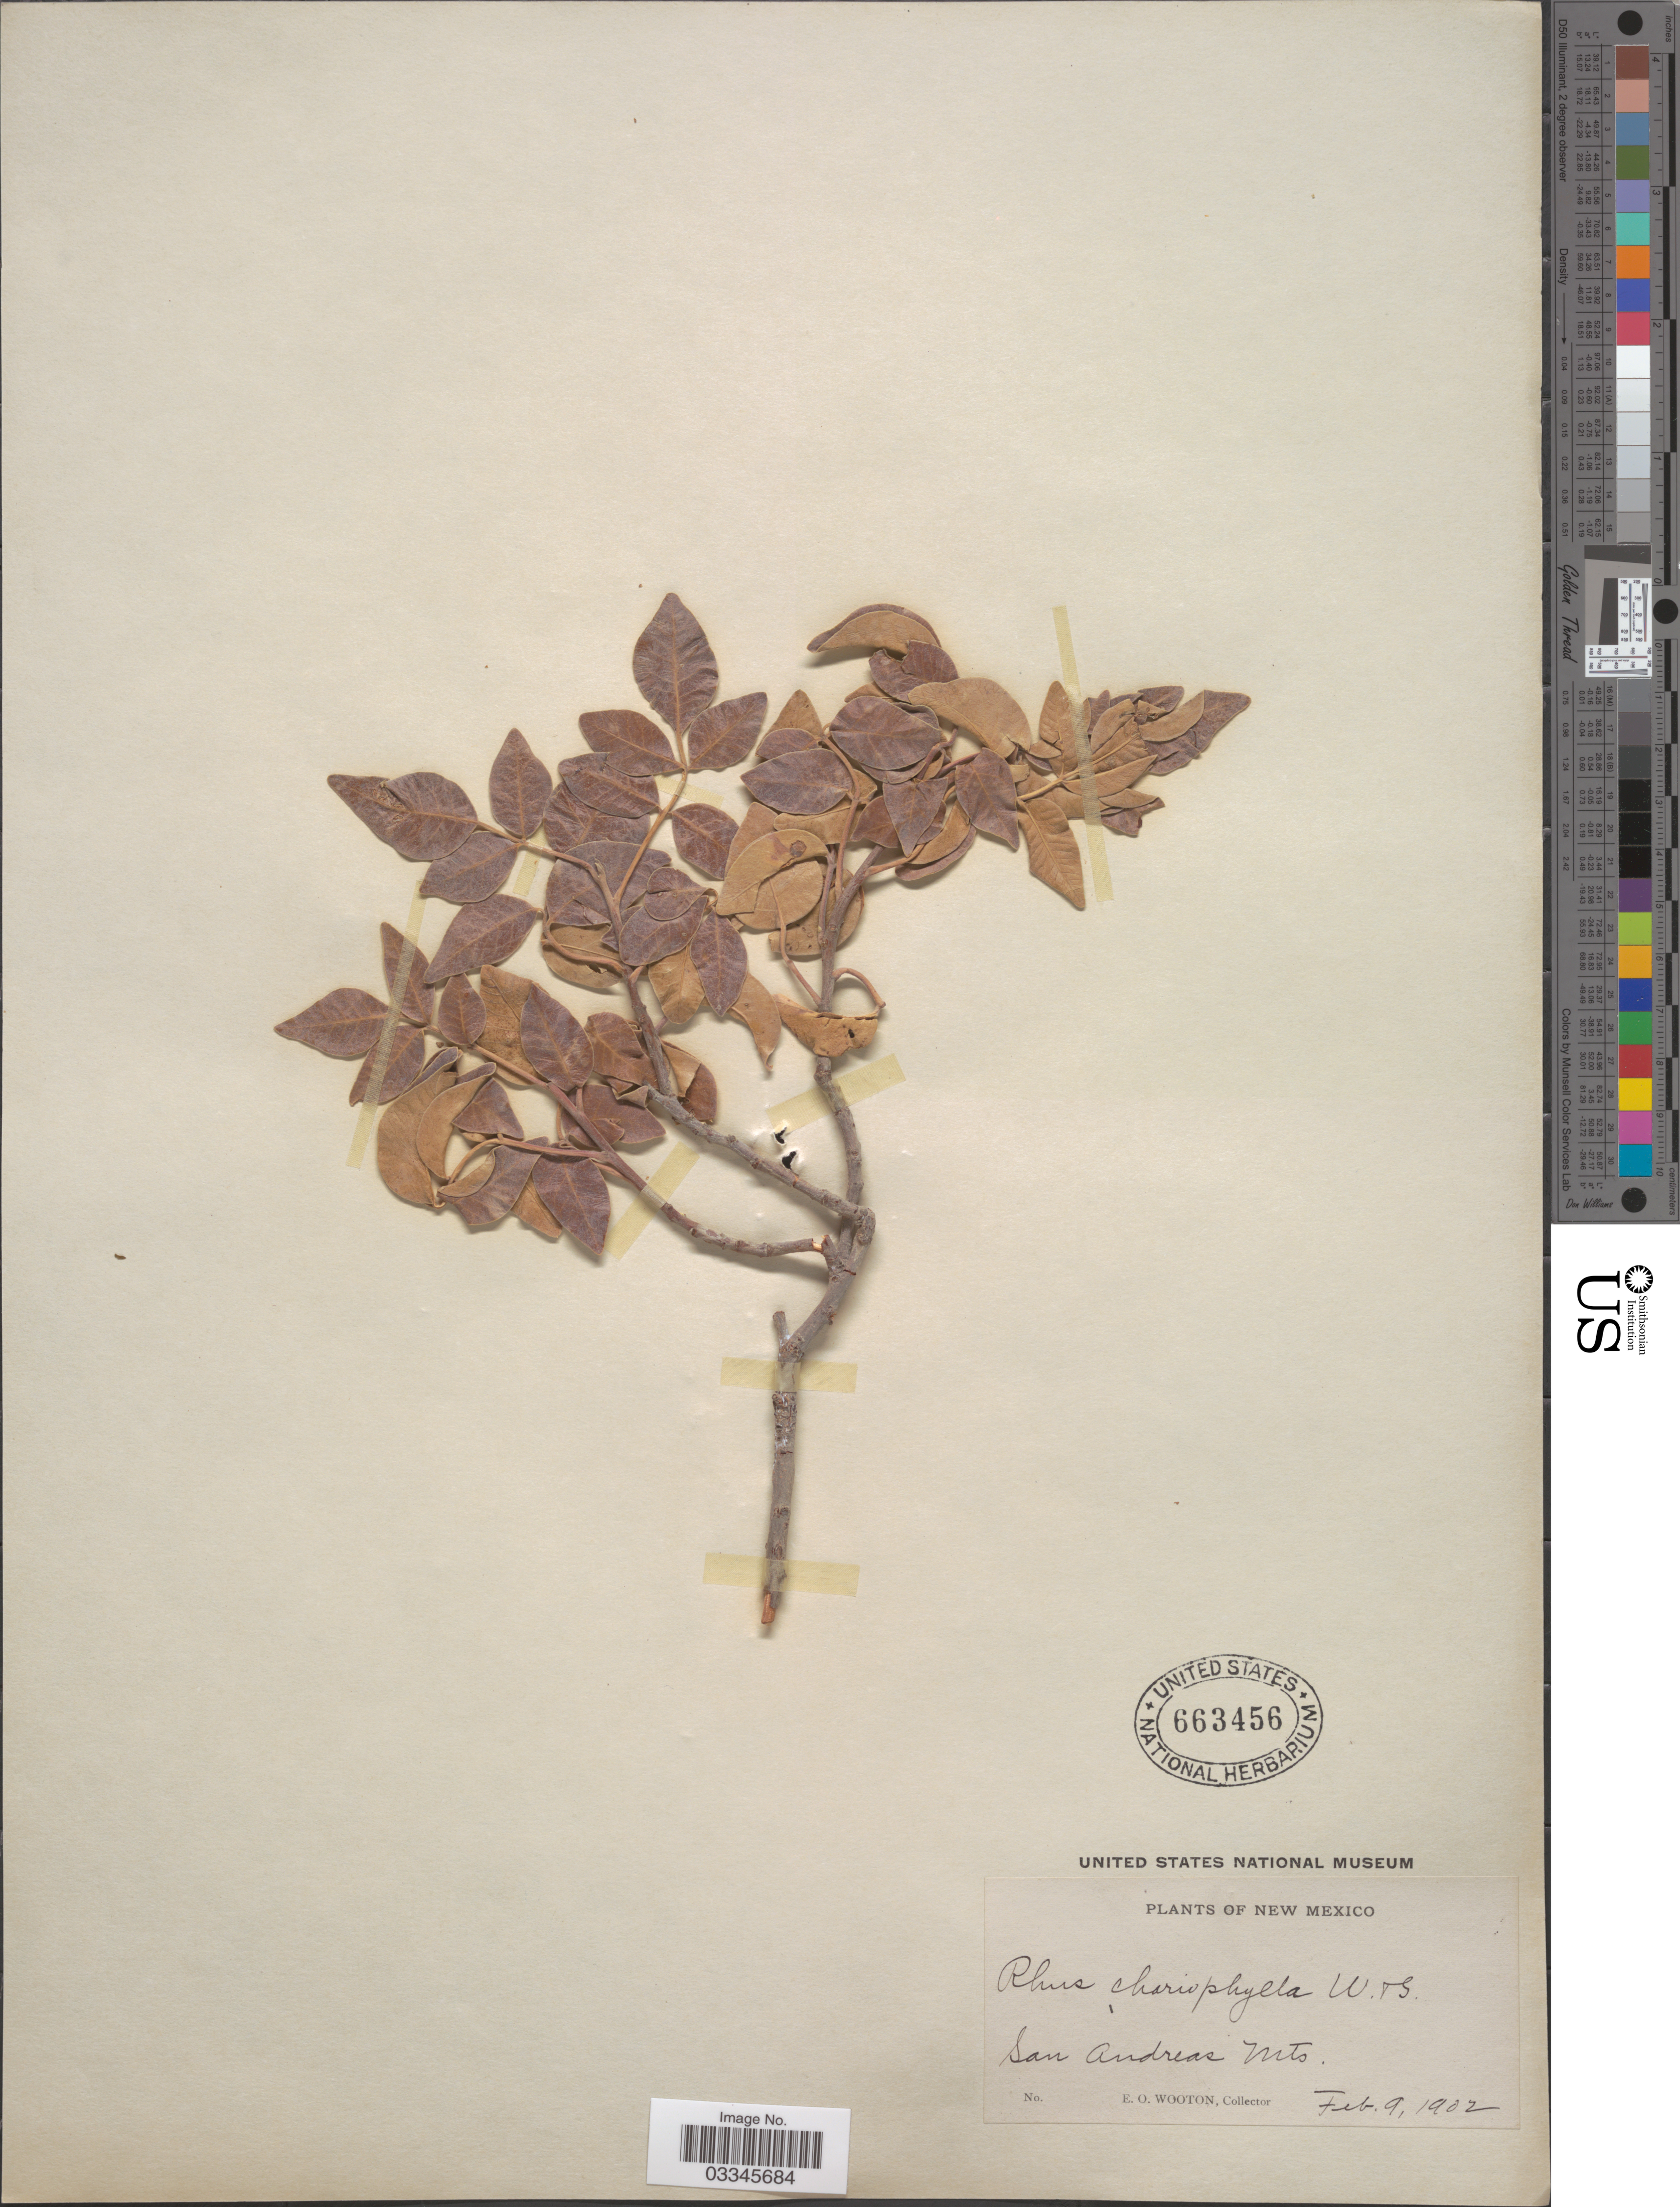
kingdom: Plantae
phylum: Tracheophyta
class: Magnoliopsida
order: Sapindales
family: Anacardiaceae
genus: Rhus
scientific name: Rhus choriophylla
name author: Wooton & Standl.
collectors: E. O. Wooton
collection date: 1902-02-09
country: United States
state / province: New Mexico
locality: San Andreas Mts.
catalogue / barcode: US 663456